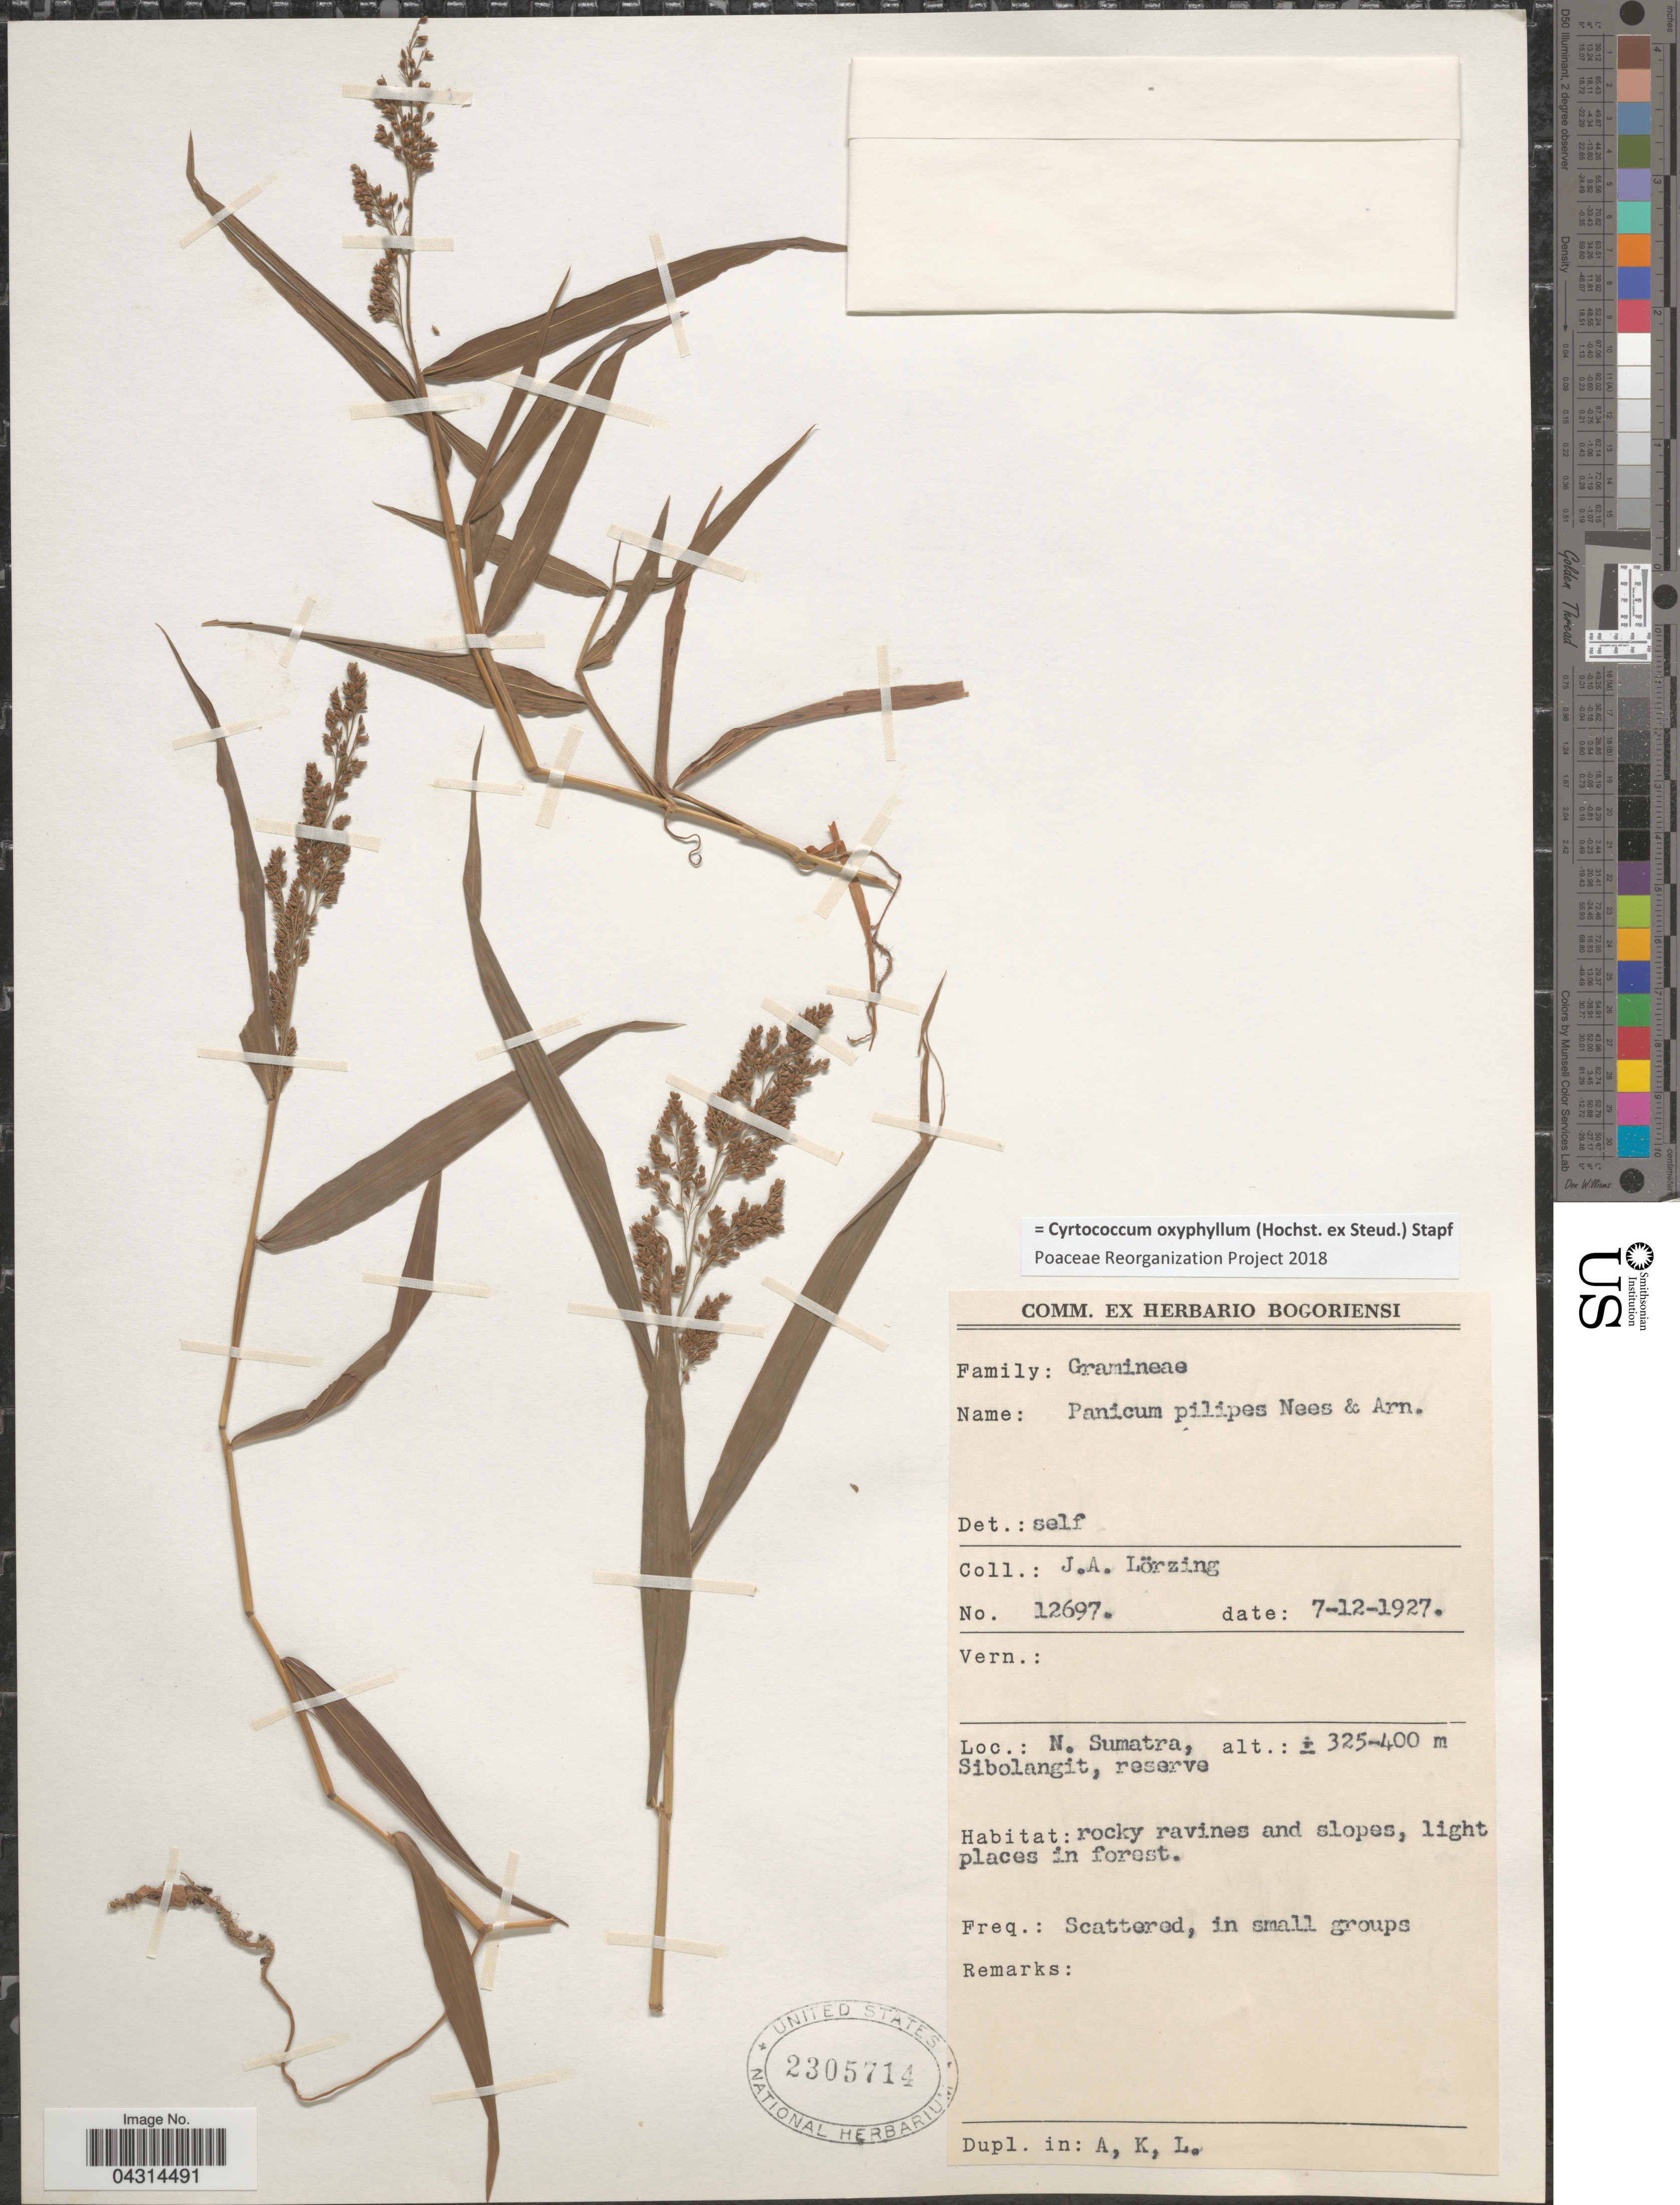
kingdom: Plantae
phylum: Tracheophyta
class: Liliopsida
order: Poales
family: Poaceae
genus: Cyrtococcum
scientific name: Cyrtococcum oxyphyllum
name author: (Steud.) Stapf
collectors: J. Lorzing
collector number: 12697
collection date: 1927-12-07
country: Indonesia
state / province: Sumatra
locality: N. Sumatra, Sibolangit, reserve.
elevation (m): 325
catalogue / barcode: US 2305714